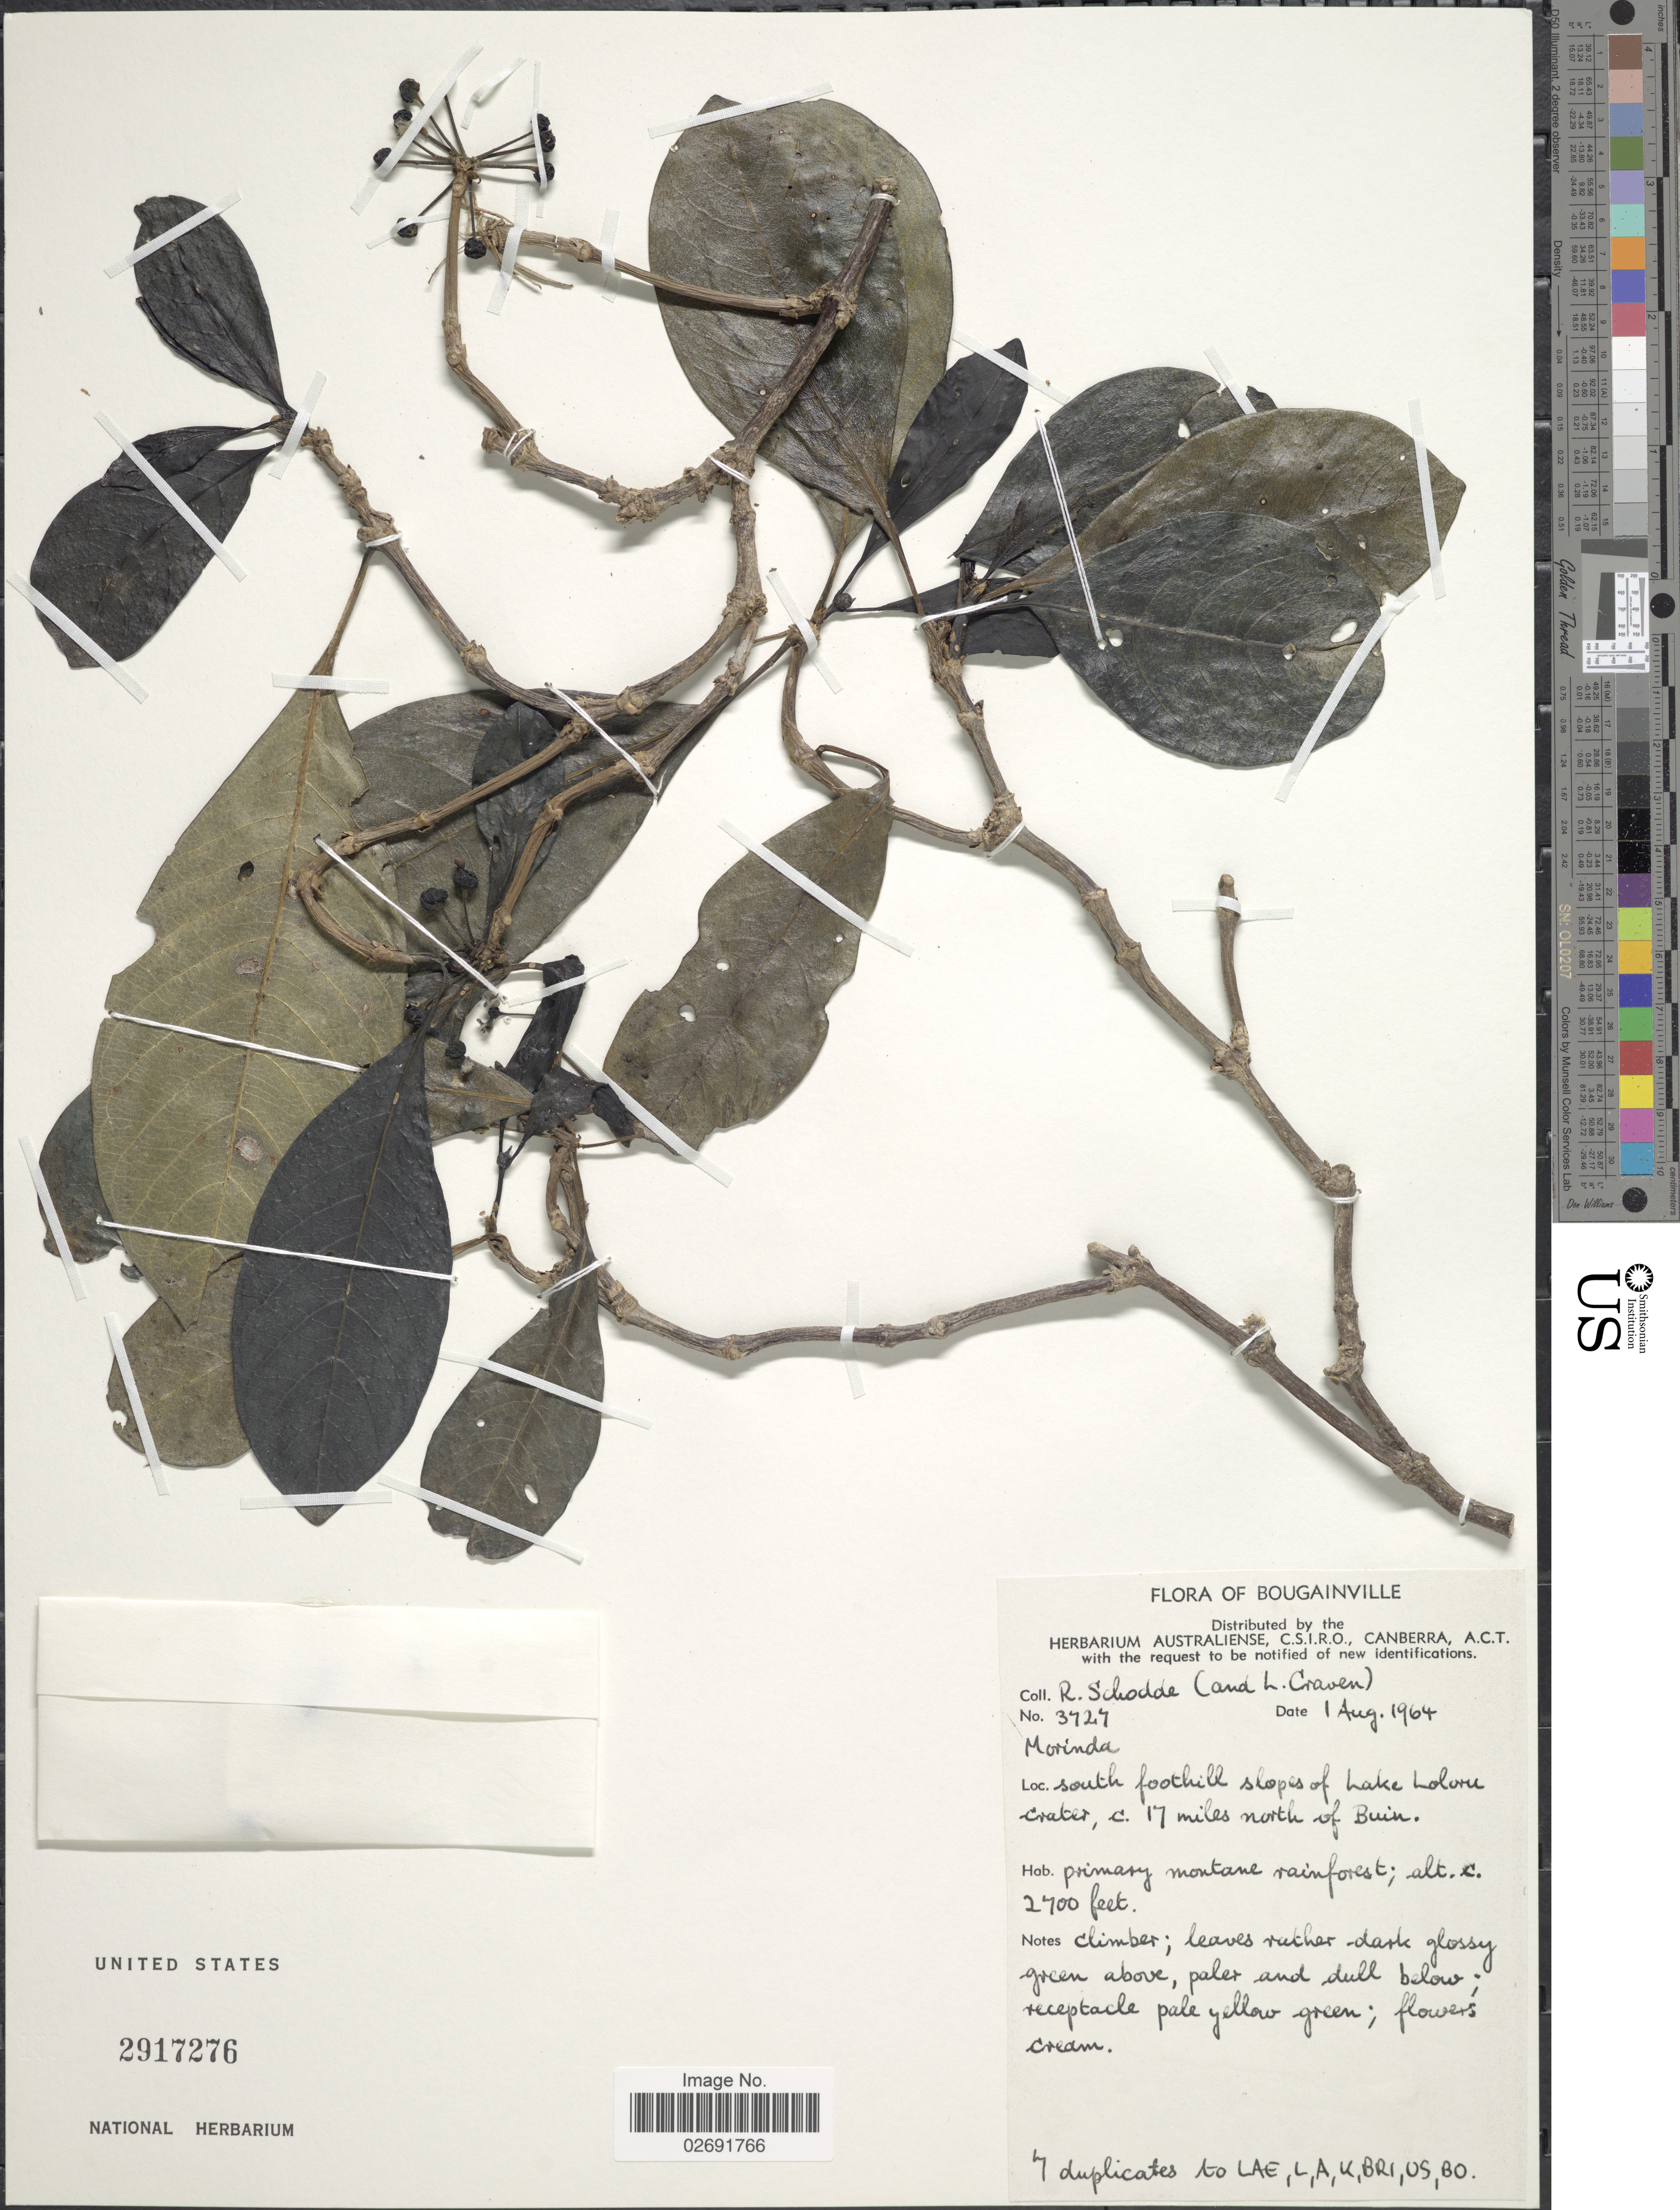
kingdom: Plantae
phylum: Tracheophyta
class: Magnoliopsida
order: Gentianales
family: Rubiaceae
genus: Gynochthodes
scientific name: Gynochthodes sp.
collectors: R. Schodde & L. Craven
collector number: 3727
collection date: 1964-08-01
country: Papua New Guinea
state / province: Bougainville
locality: South foothill slopes of Lake Loloru crater, c. 17 miles north of Buin.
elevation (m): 823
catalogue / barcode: US 2917276